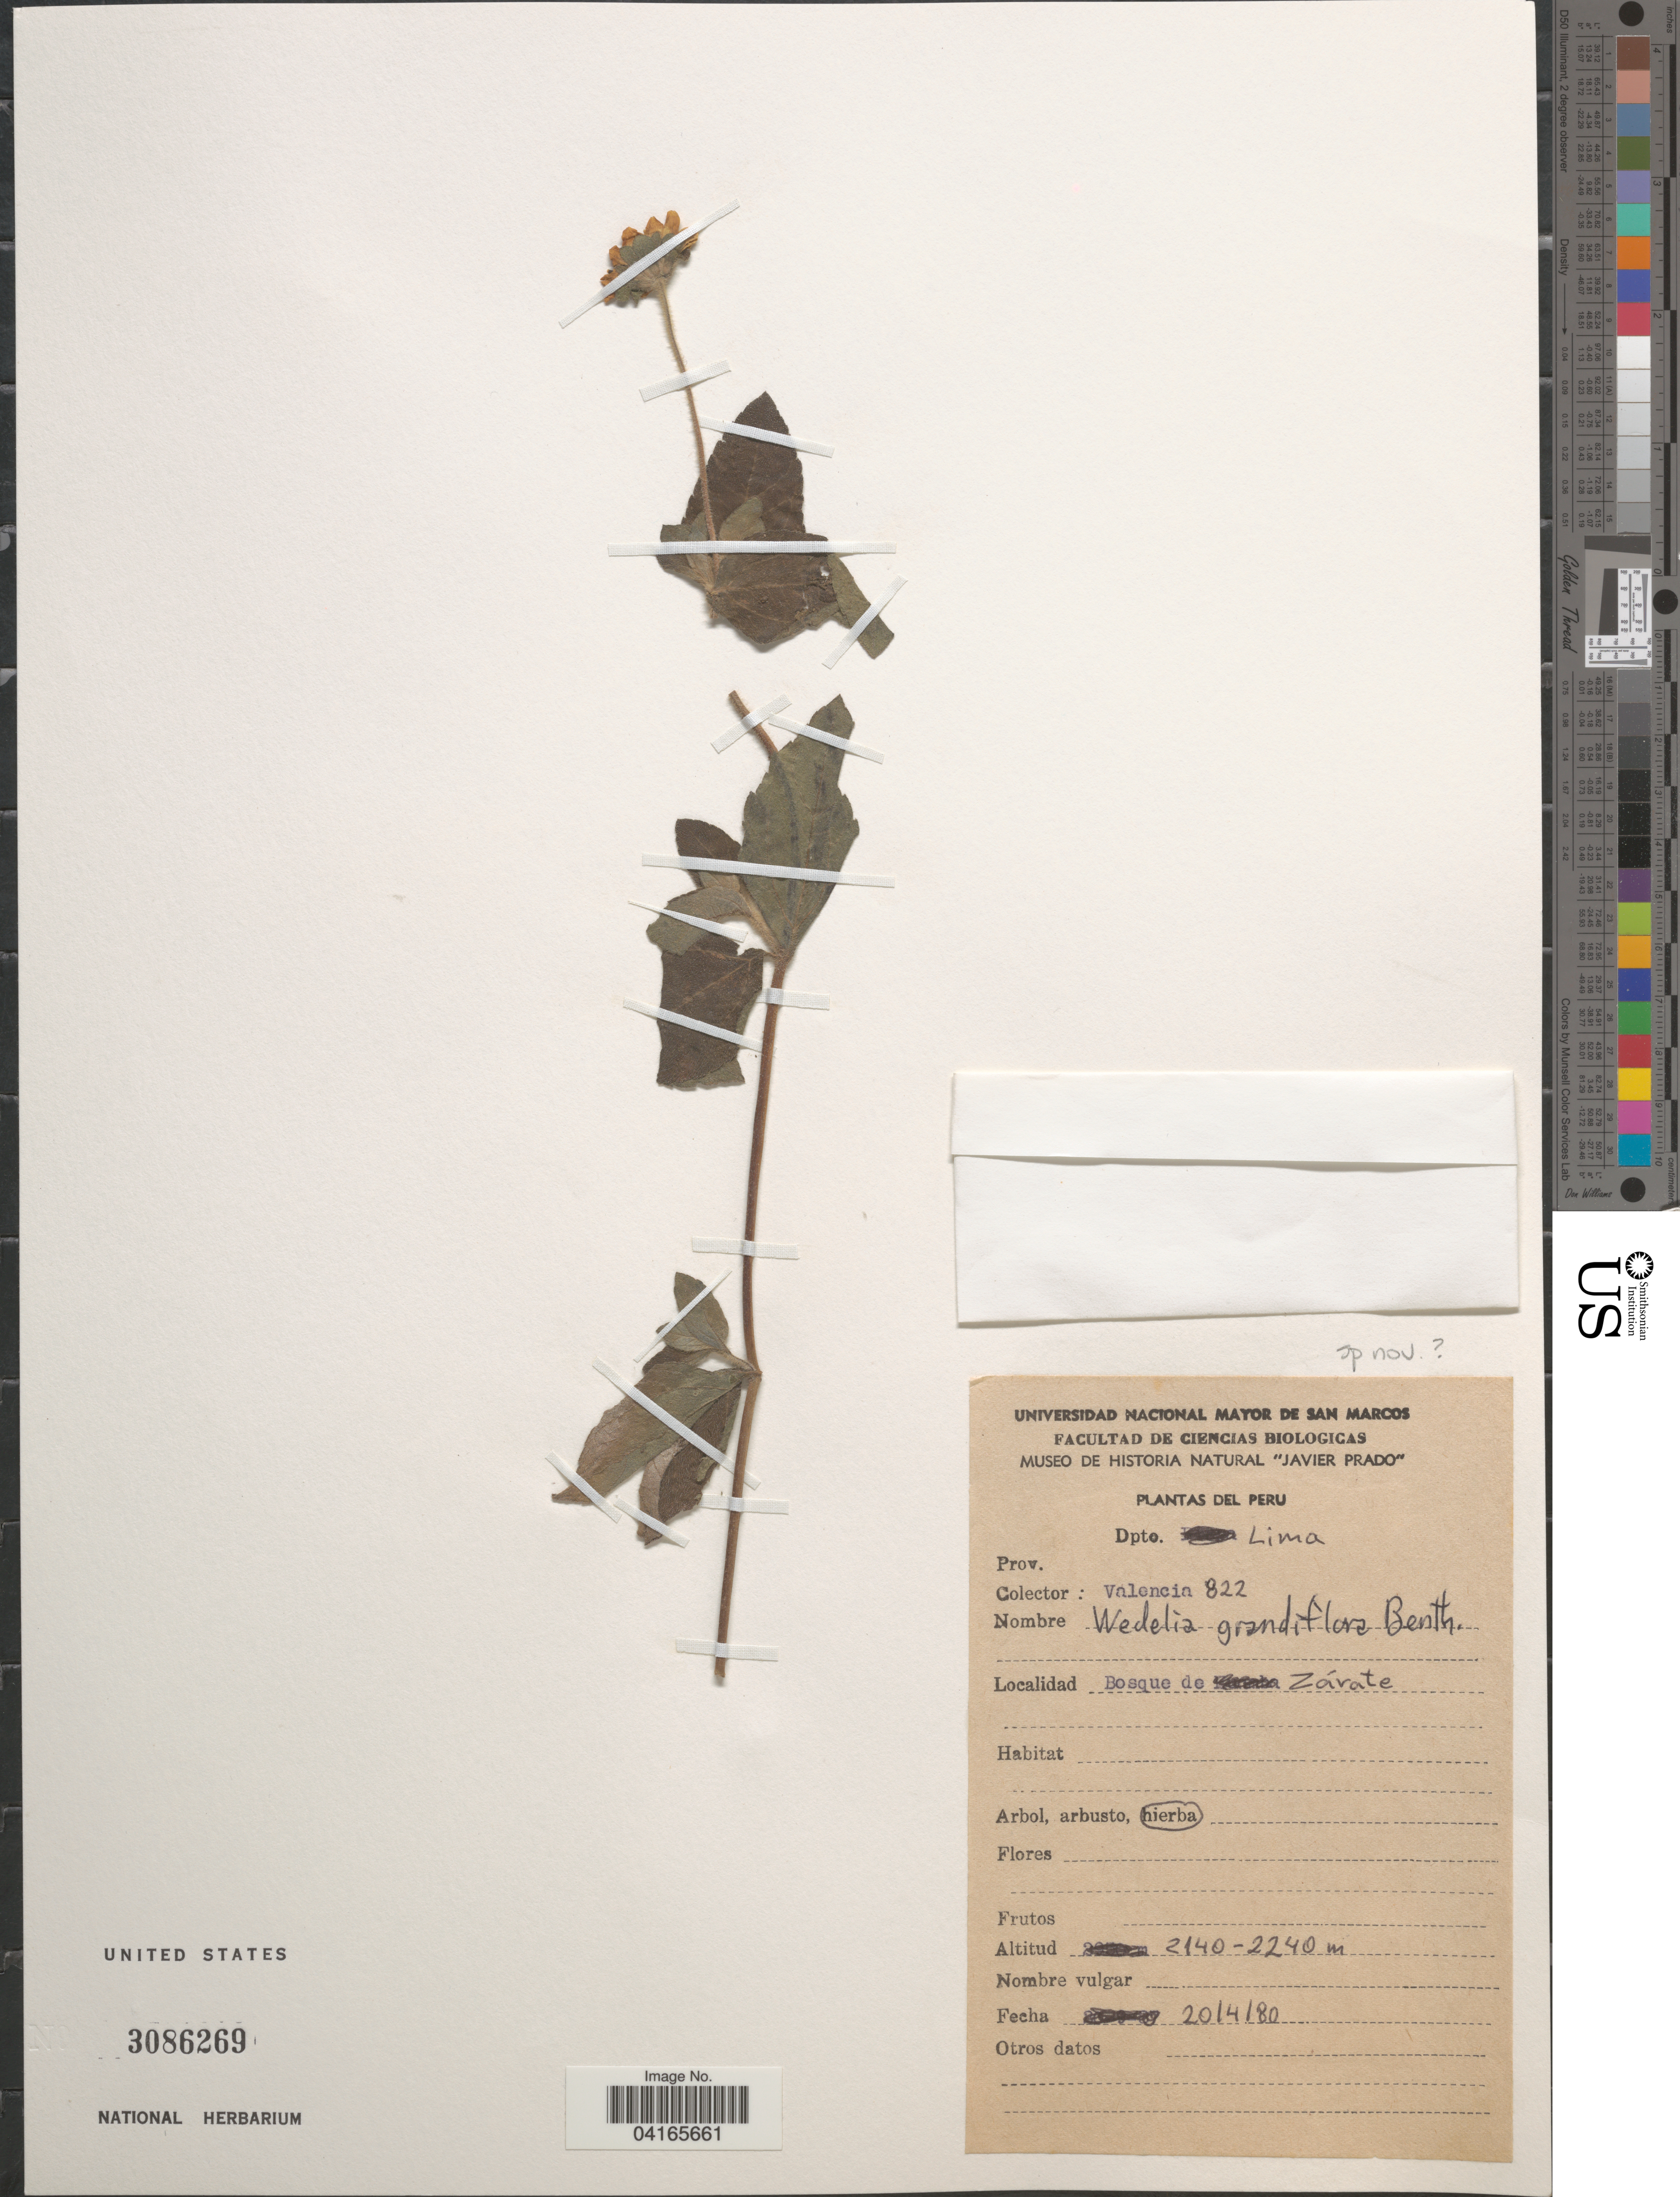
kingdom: Plantae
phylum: Tracheophyta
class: Magnoliopsida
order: Asterales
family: Asteraceae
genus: Wedelia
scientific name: Wedelia grandiflora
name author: Benth.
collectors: -. Valencia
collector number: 822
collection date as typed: Transcribed d/m/y: 20/4/80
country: Peru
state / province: Lima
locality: Dpto. Lima. Bosque de Zárate.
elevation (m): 2140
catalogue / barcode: US 3086269